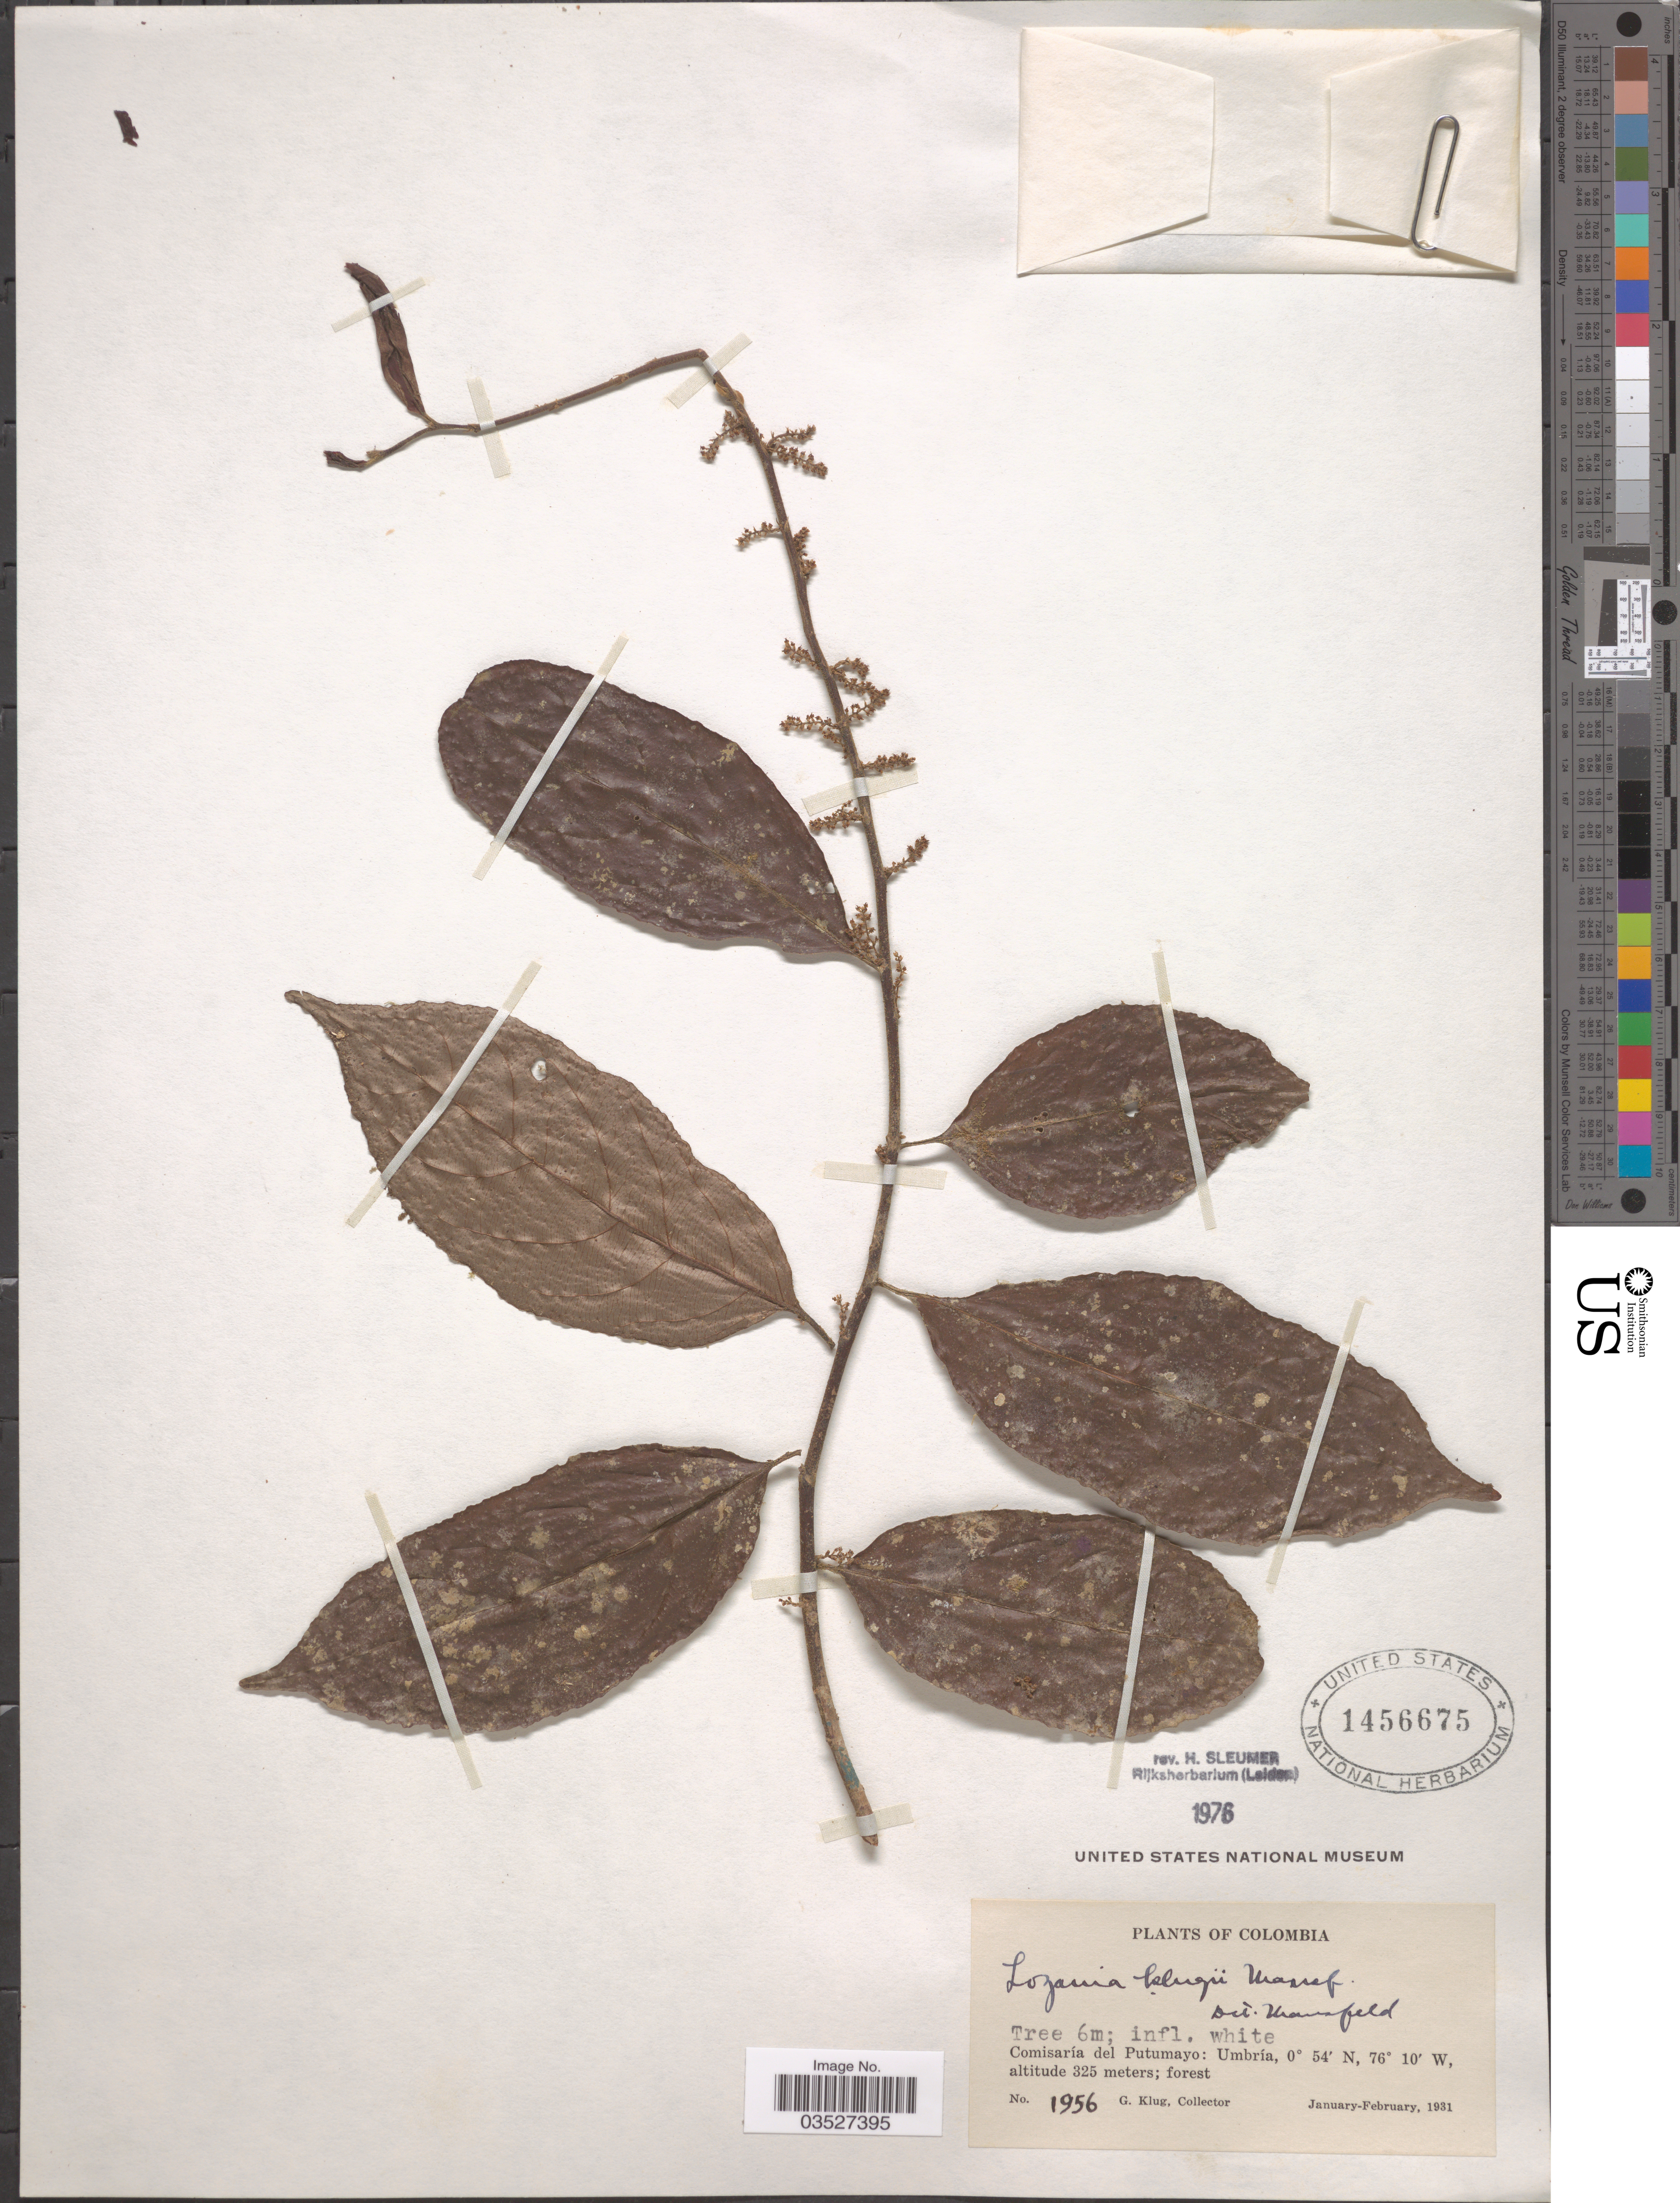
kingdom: Plantae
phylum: Tracheophyta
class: Magnoliopsida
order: Malpighiales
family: Lacistemataceae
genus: Lozania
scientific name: Lozania klugii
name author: (Mansf.) Mansf.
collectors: G. Klug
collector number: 1956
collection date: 1931-01/1931-02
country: Colombia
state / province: Putumayo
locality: Comisaría del Putumayo: Umbría.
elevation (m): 325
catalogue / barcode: US 1456675